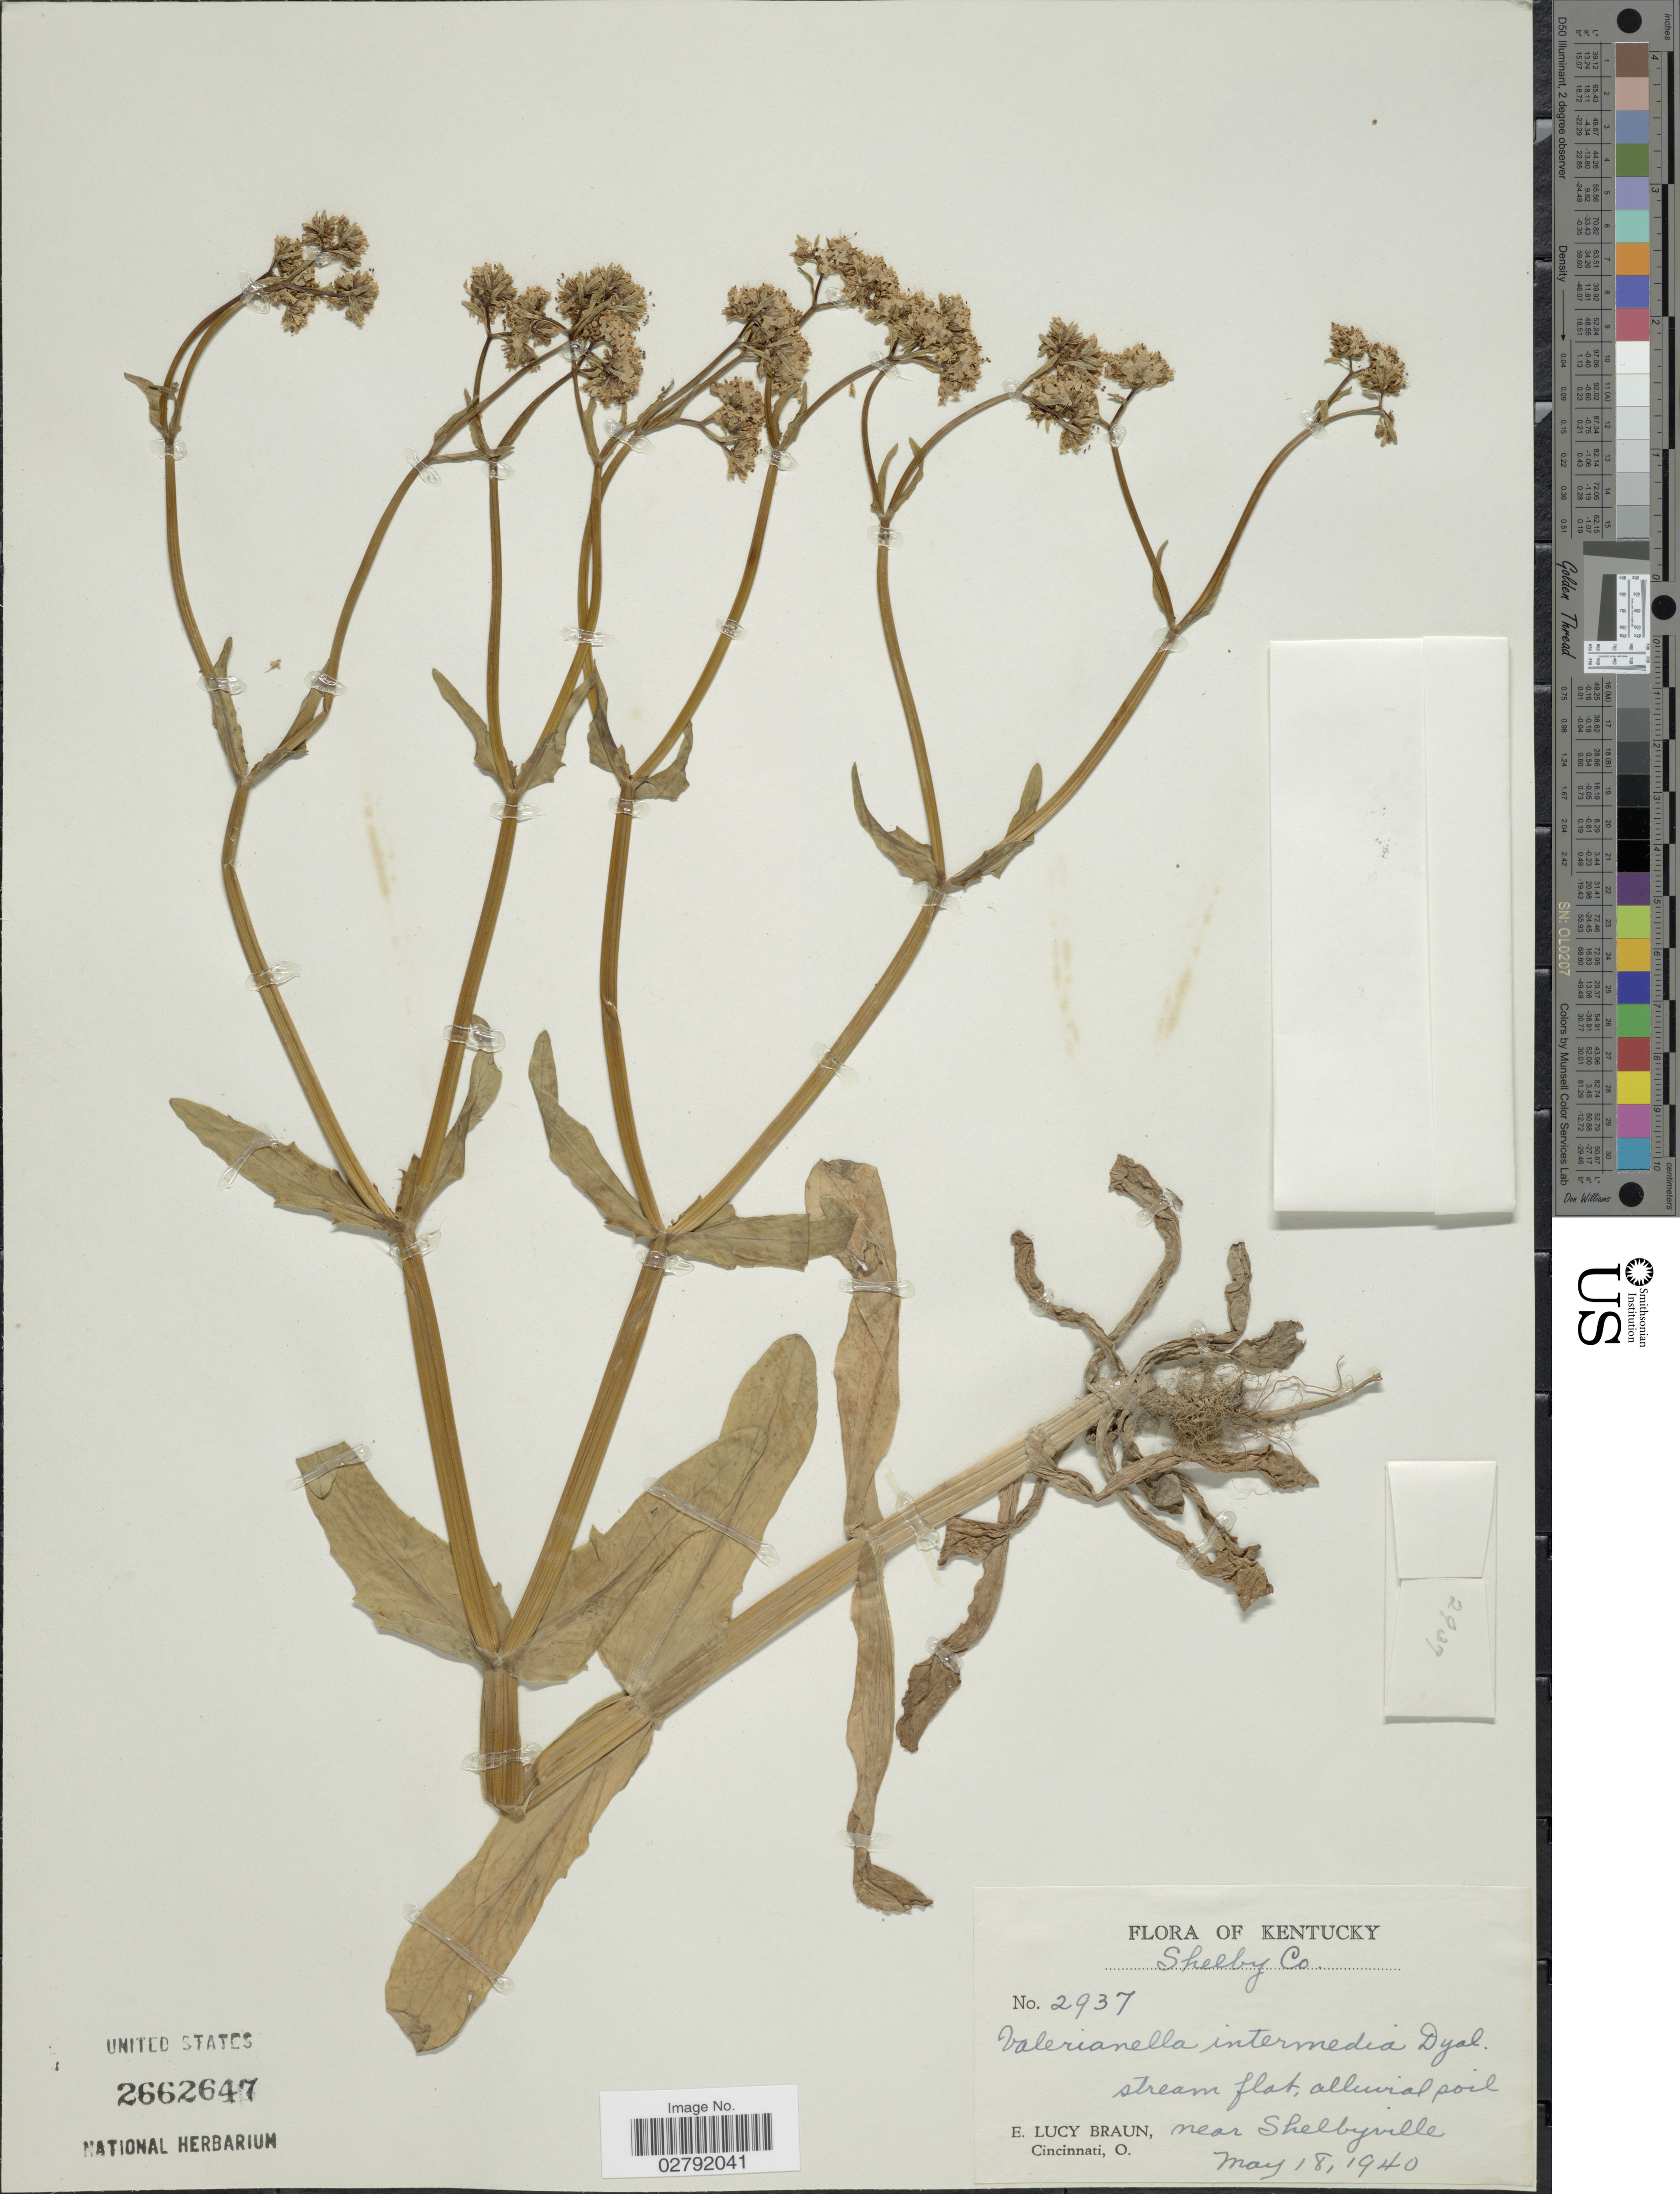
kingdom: Plantae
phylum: Tracheophyta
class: Magnoliopsida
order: Dipsacales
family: Caprifoliaceae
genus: Valerianella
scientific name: Valerianella intermedia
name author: Dyal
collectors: E. L. Braun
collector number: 2937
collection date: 1940-05-18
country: United States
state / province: Kentucky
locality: Shelby Co., near Shelbyville.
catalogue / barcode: US 2662647